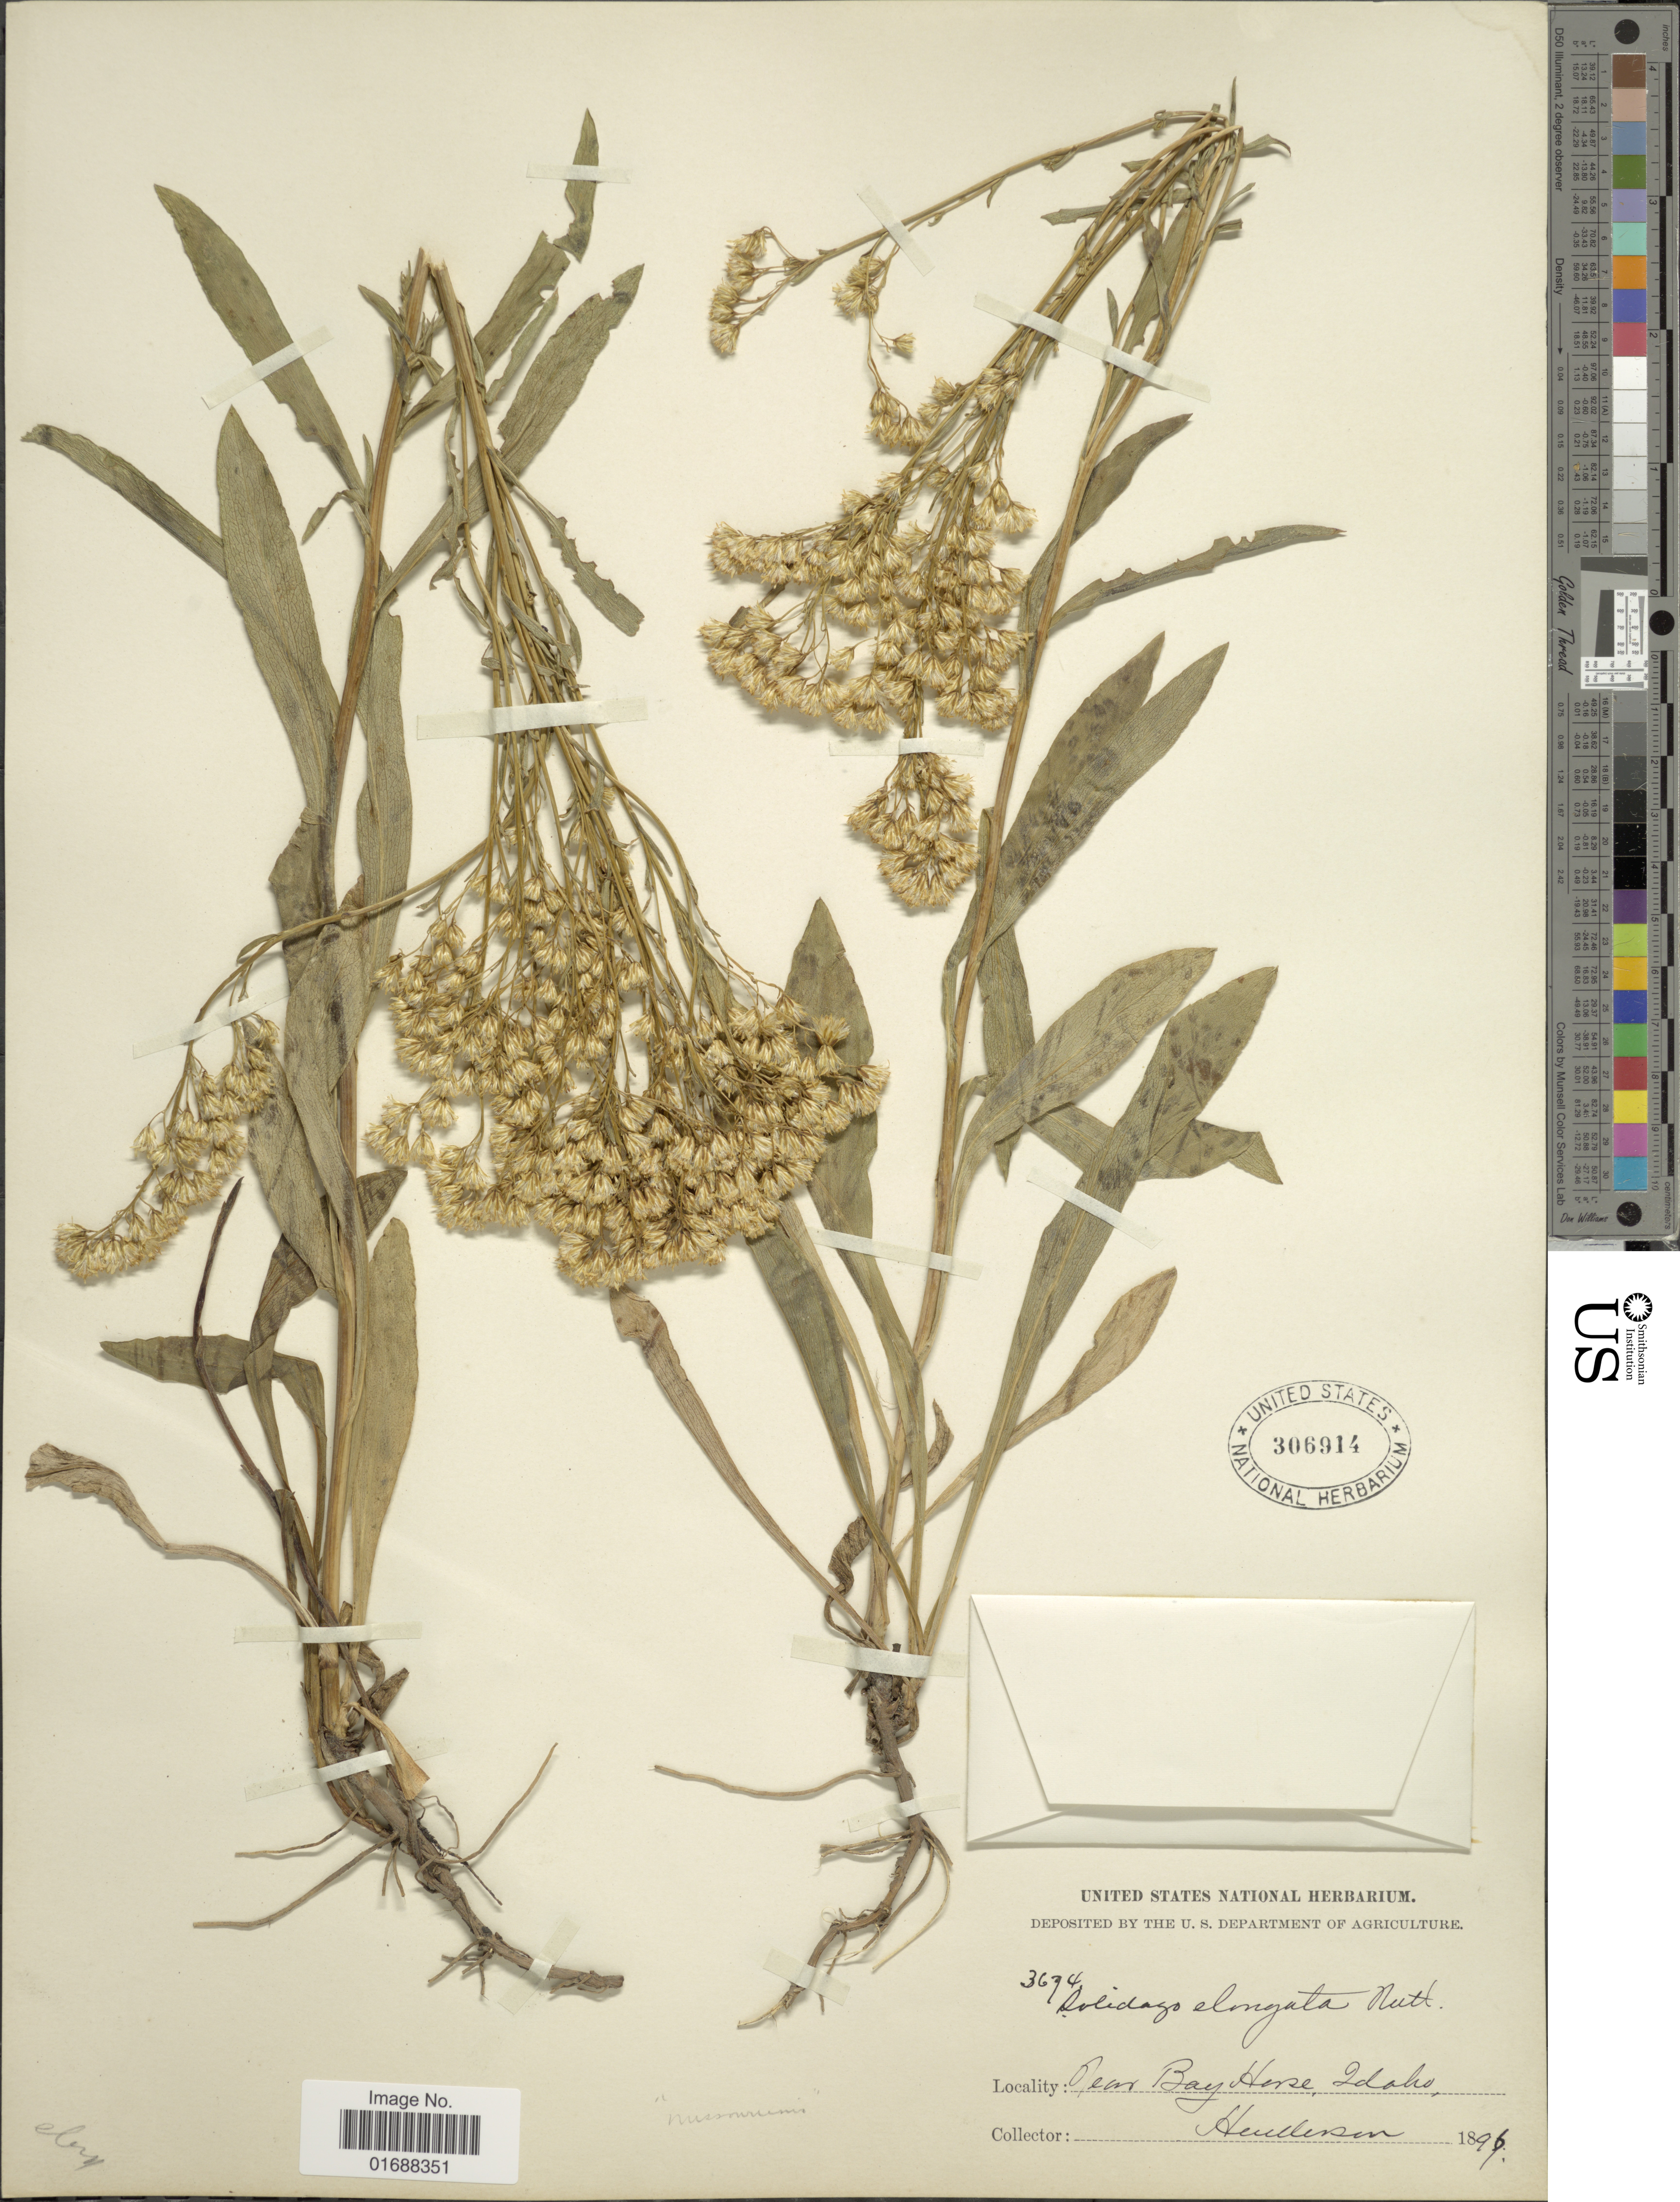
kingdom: Plantae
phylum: Tracheophyta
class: Magnoliopsida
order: Asterales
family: Asteraceae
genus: Solidago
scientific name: Solidago missouriensis var. missouriensis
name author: Nutt.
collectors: Henderson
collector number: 3674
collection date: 1896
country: United States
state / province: Idaho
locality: Near Bay Horse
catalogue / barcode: US 306914